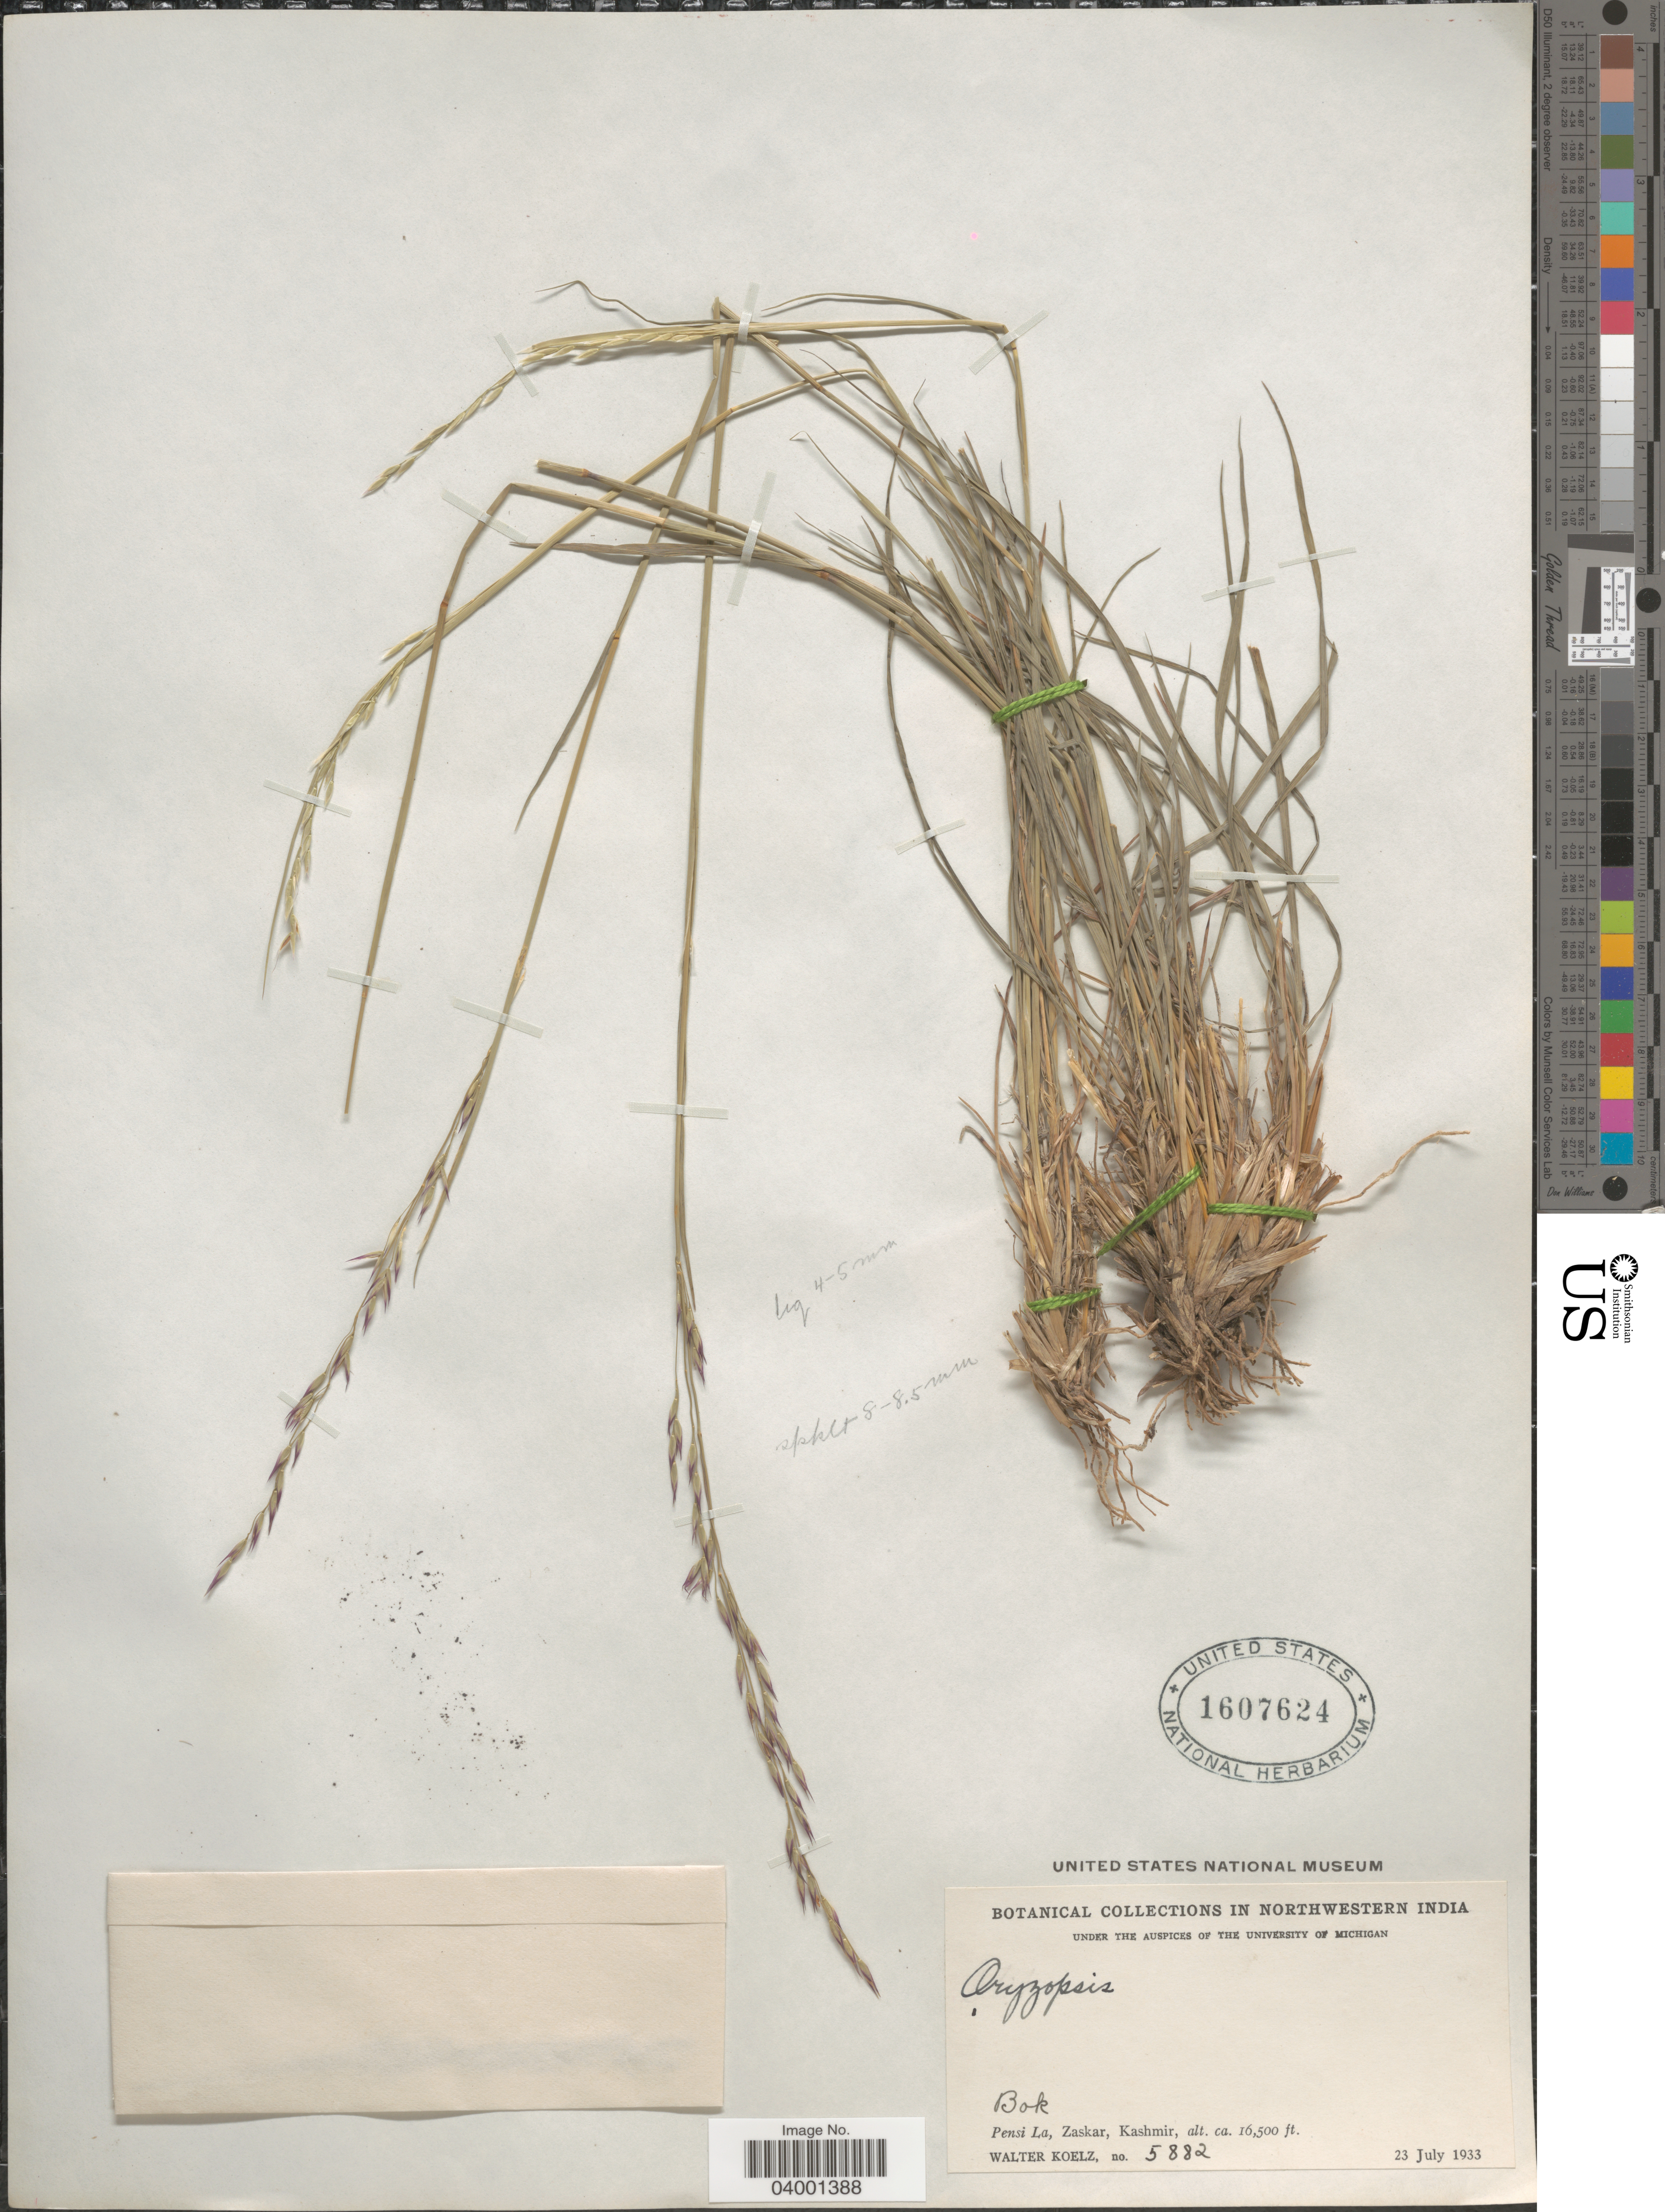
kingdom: Plantae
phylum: Tracheophyta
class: Liliopsida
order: Poales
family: Poaceae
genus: Piptatherum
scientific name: Piptatherum sp.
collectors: W. N. Koelz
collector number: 5882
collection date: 1933-07-23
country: India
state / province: Jammu and Kashmir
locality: In Northwestern India. Pensi La, Zaskar, Kashmir.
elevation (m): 5029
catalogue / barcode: US 1607624